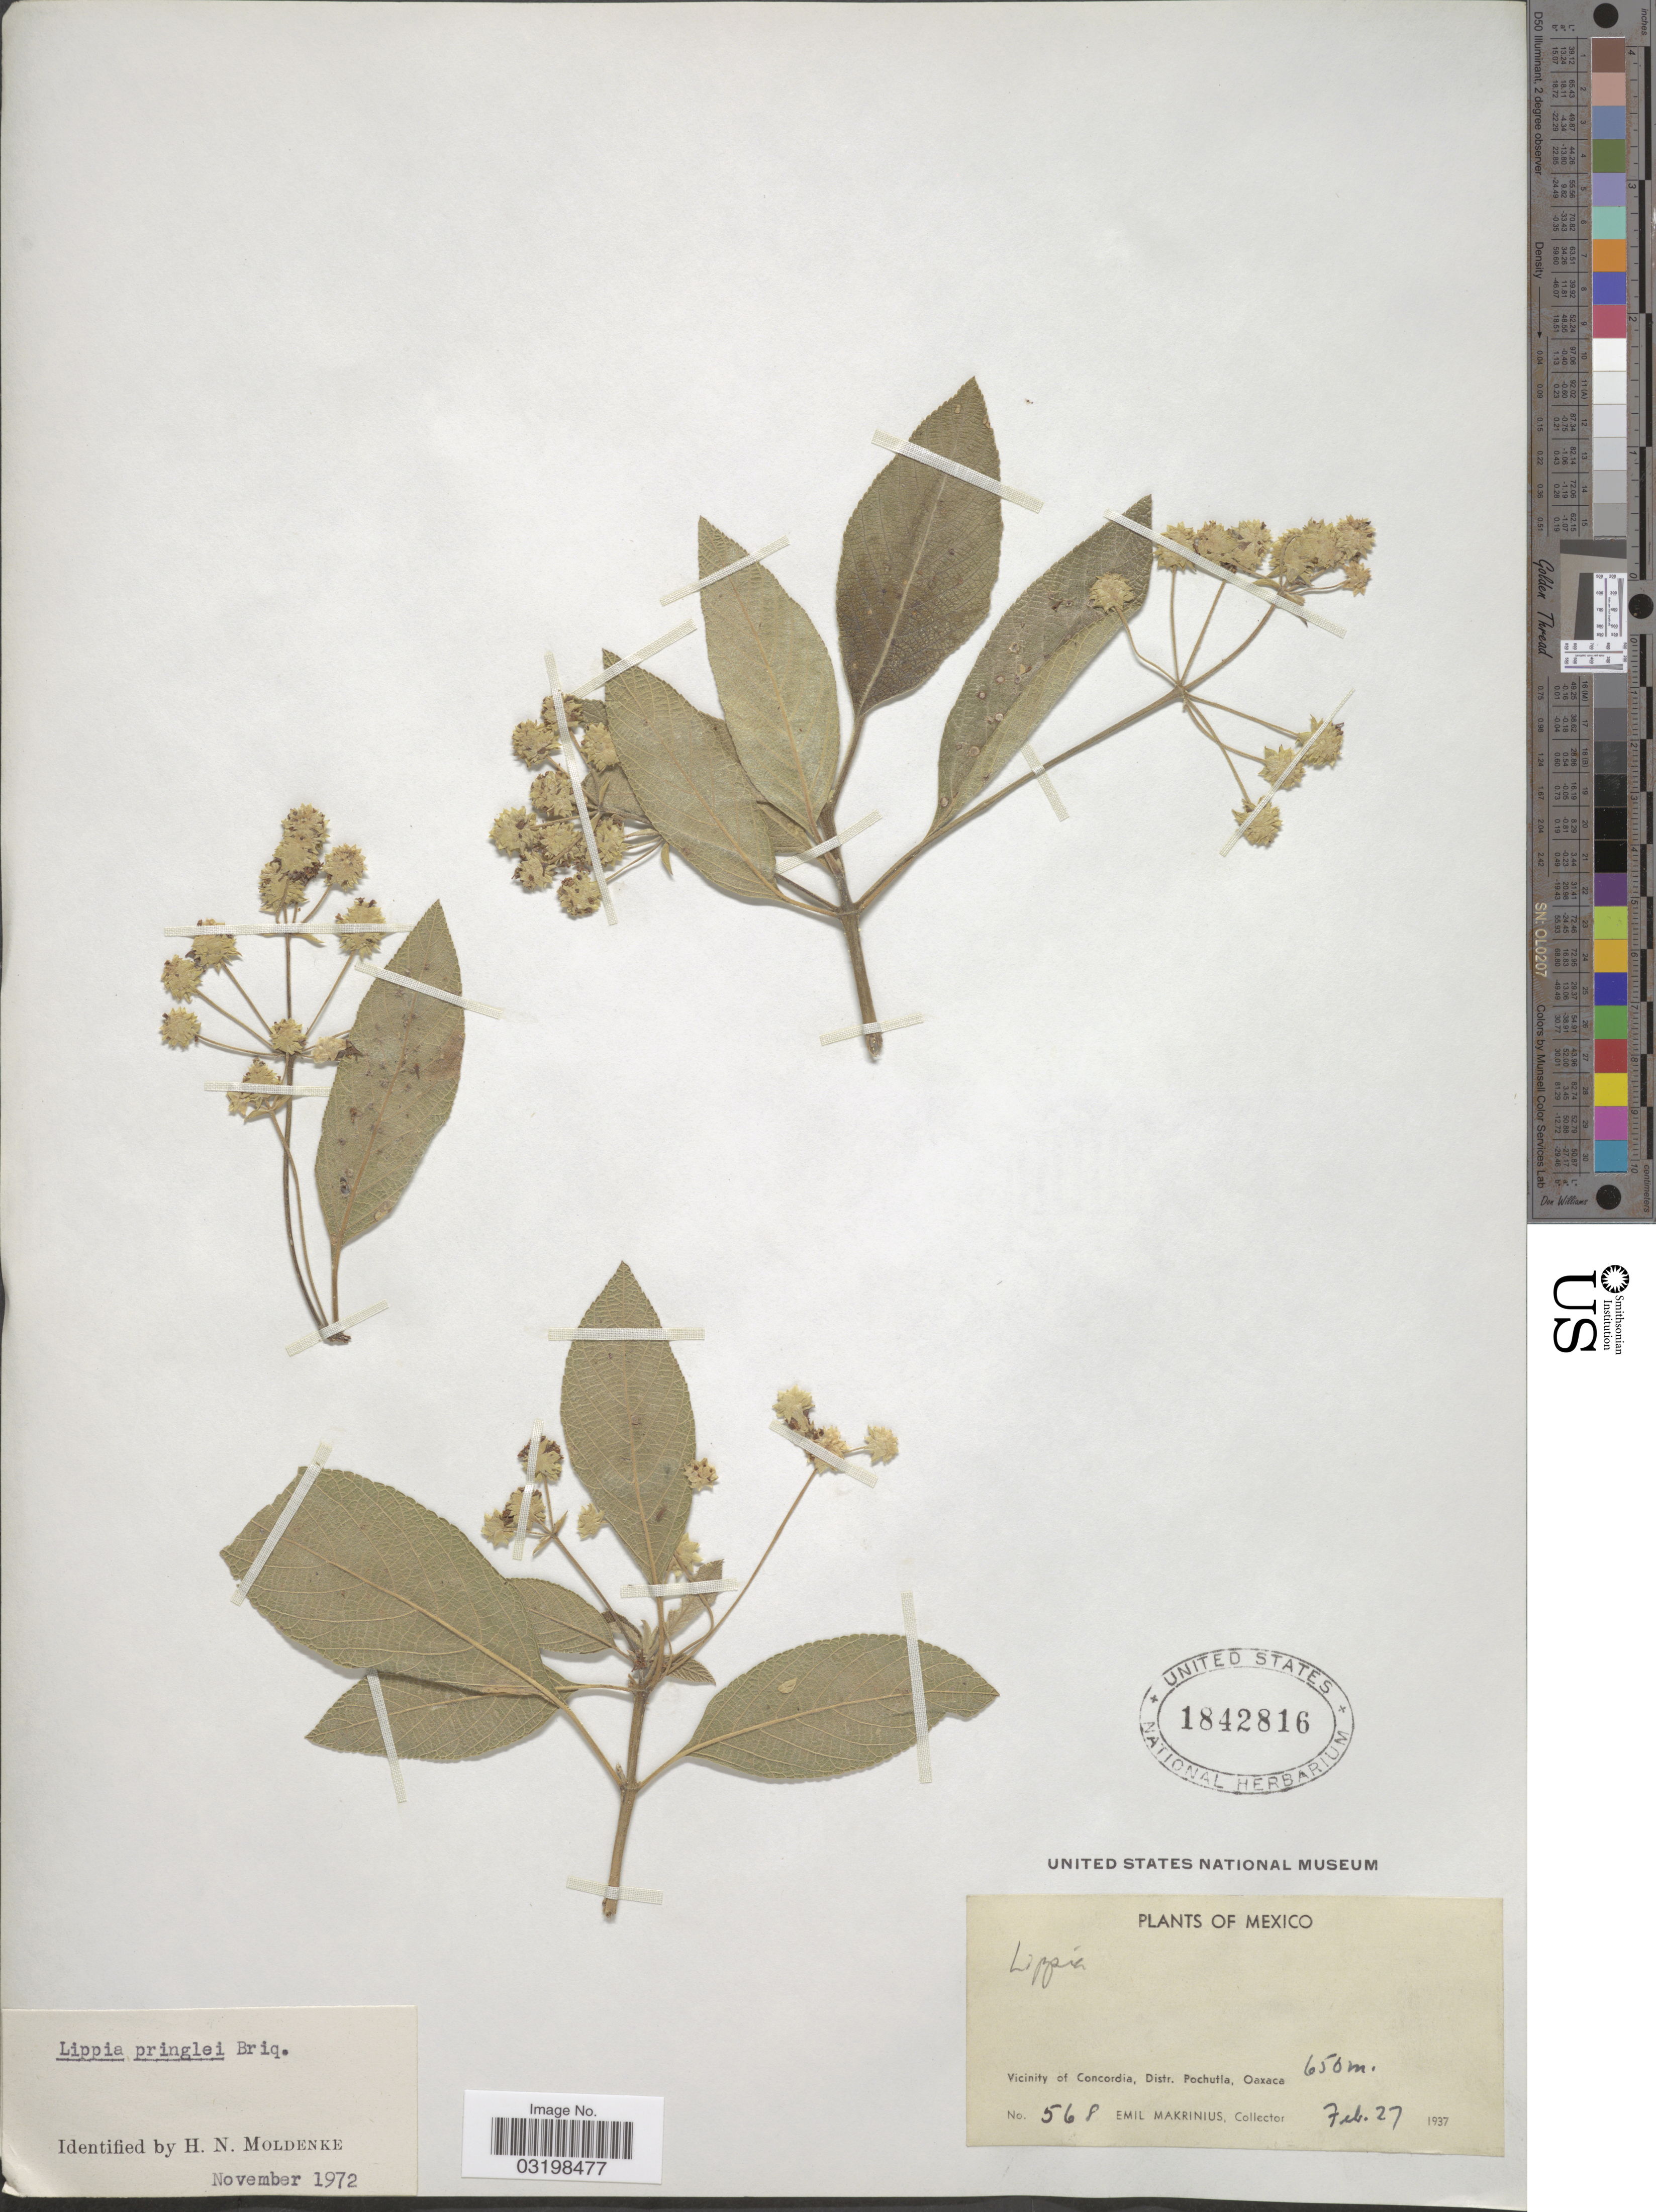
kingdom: Plantae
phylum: Tracheophyta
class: Magnoliopsida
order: Lamiales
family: Verbenaceae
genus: Lippia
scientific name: Lippia umbellata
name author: Cav.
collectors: E. Makrinius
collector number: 568*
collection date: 1937-02-27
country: Mexico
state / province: Oaxaca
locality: Vicinity of Concordia, Distr. Pochutla.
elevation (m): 650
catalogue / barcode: US 1842816